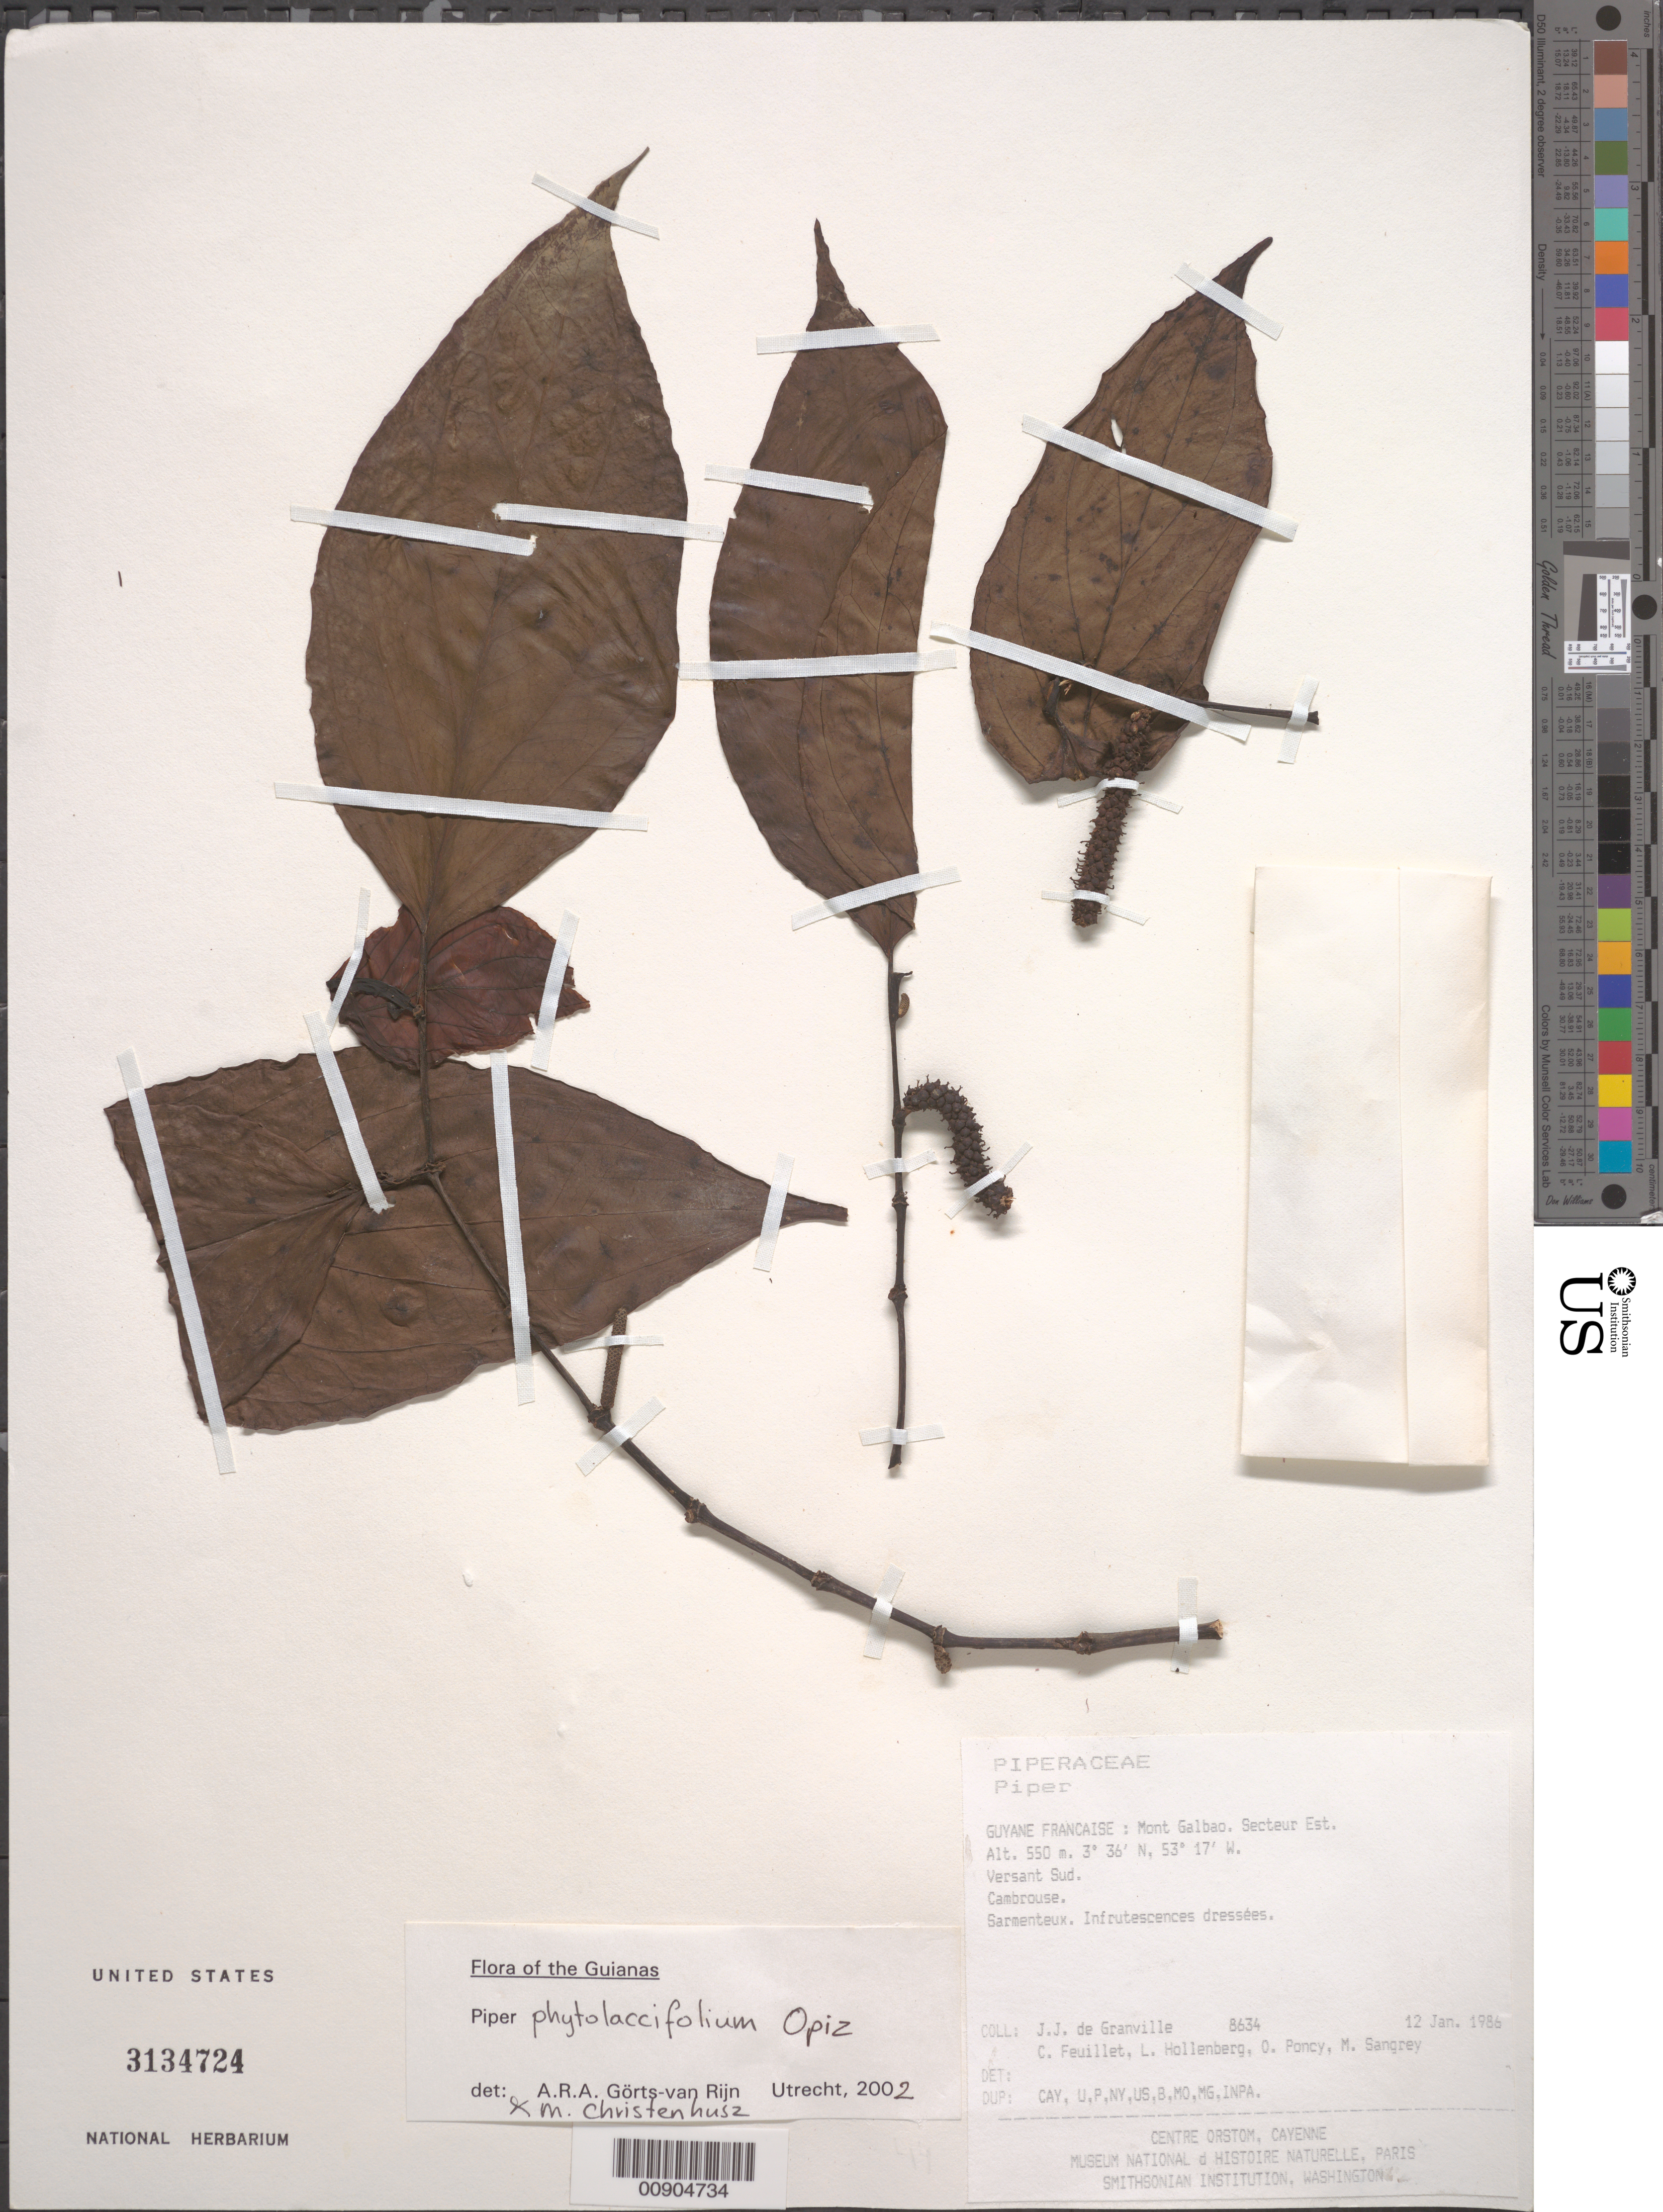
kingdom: Plantae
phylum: Tracheophyta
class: Magnoliopsida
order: Piperales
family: Piperaceae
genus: Piper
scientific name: Piper phytolaccifolium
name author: Opiz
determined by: Görts-van Rijn, A. R.; Christenhusz, M. J.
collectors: J.-J. de Granville, C. Feuillet, L. Hollenberg, O. Poncy & M. S. Sangrey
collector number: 8634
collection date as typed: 12-Jan-86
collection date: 1986-01-12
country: French Guiana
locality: Mont Galbao. Secteur Est. Versant Sud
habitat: Cambrouse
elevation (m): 550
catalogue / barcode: US 3134724